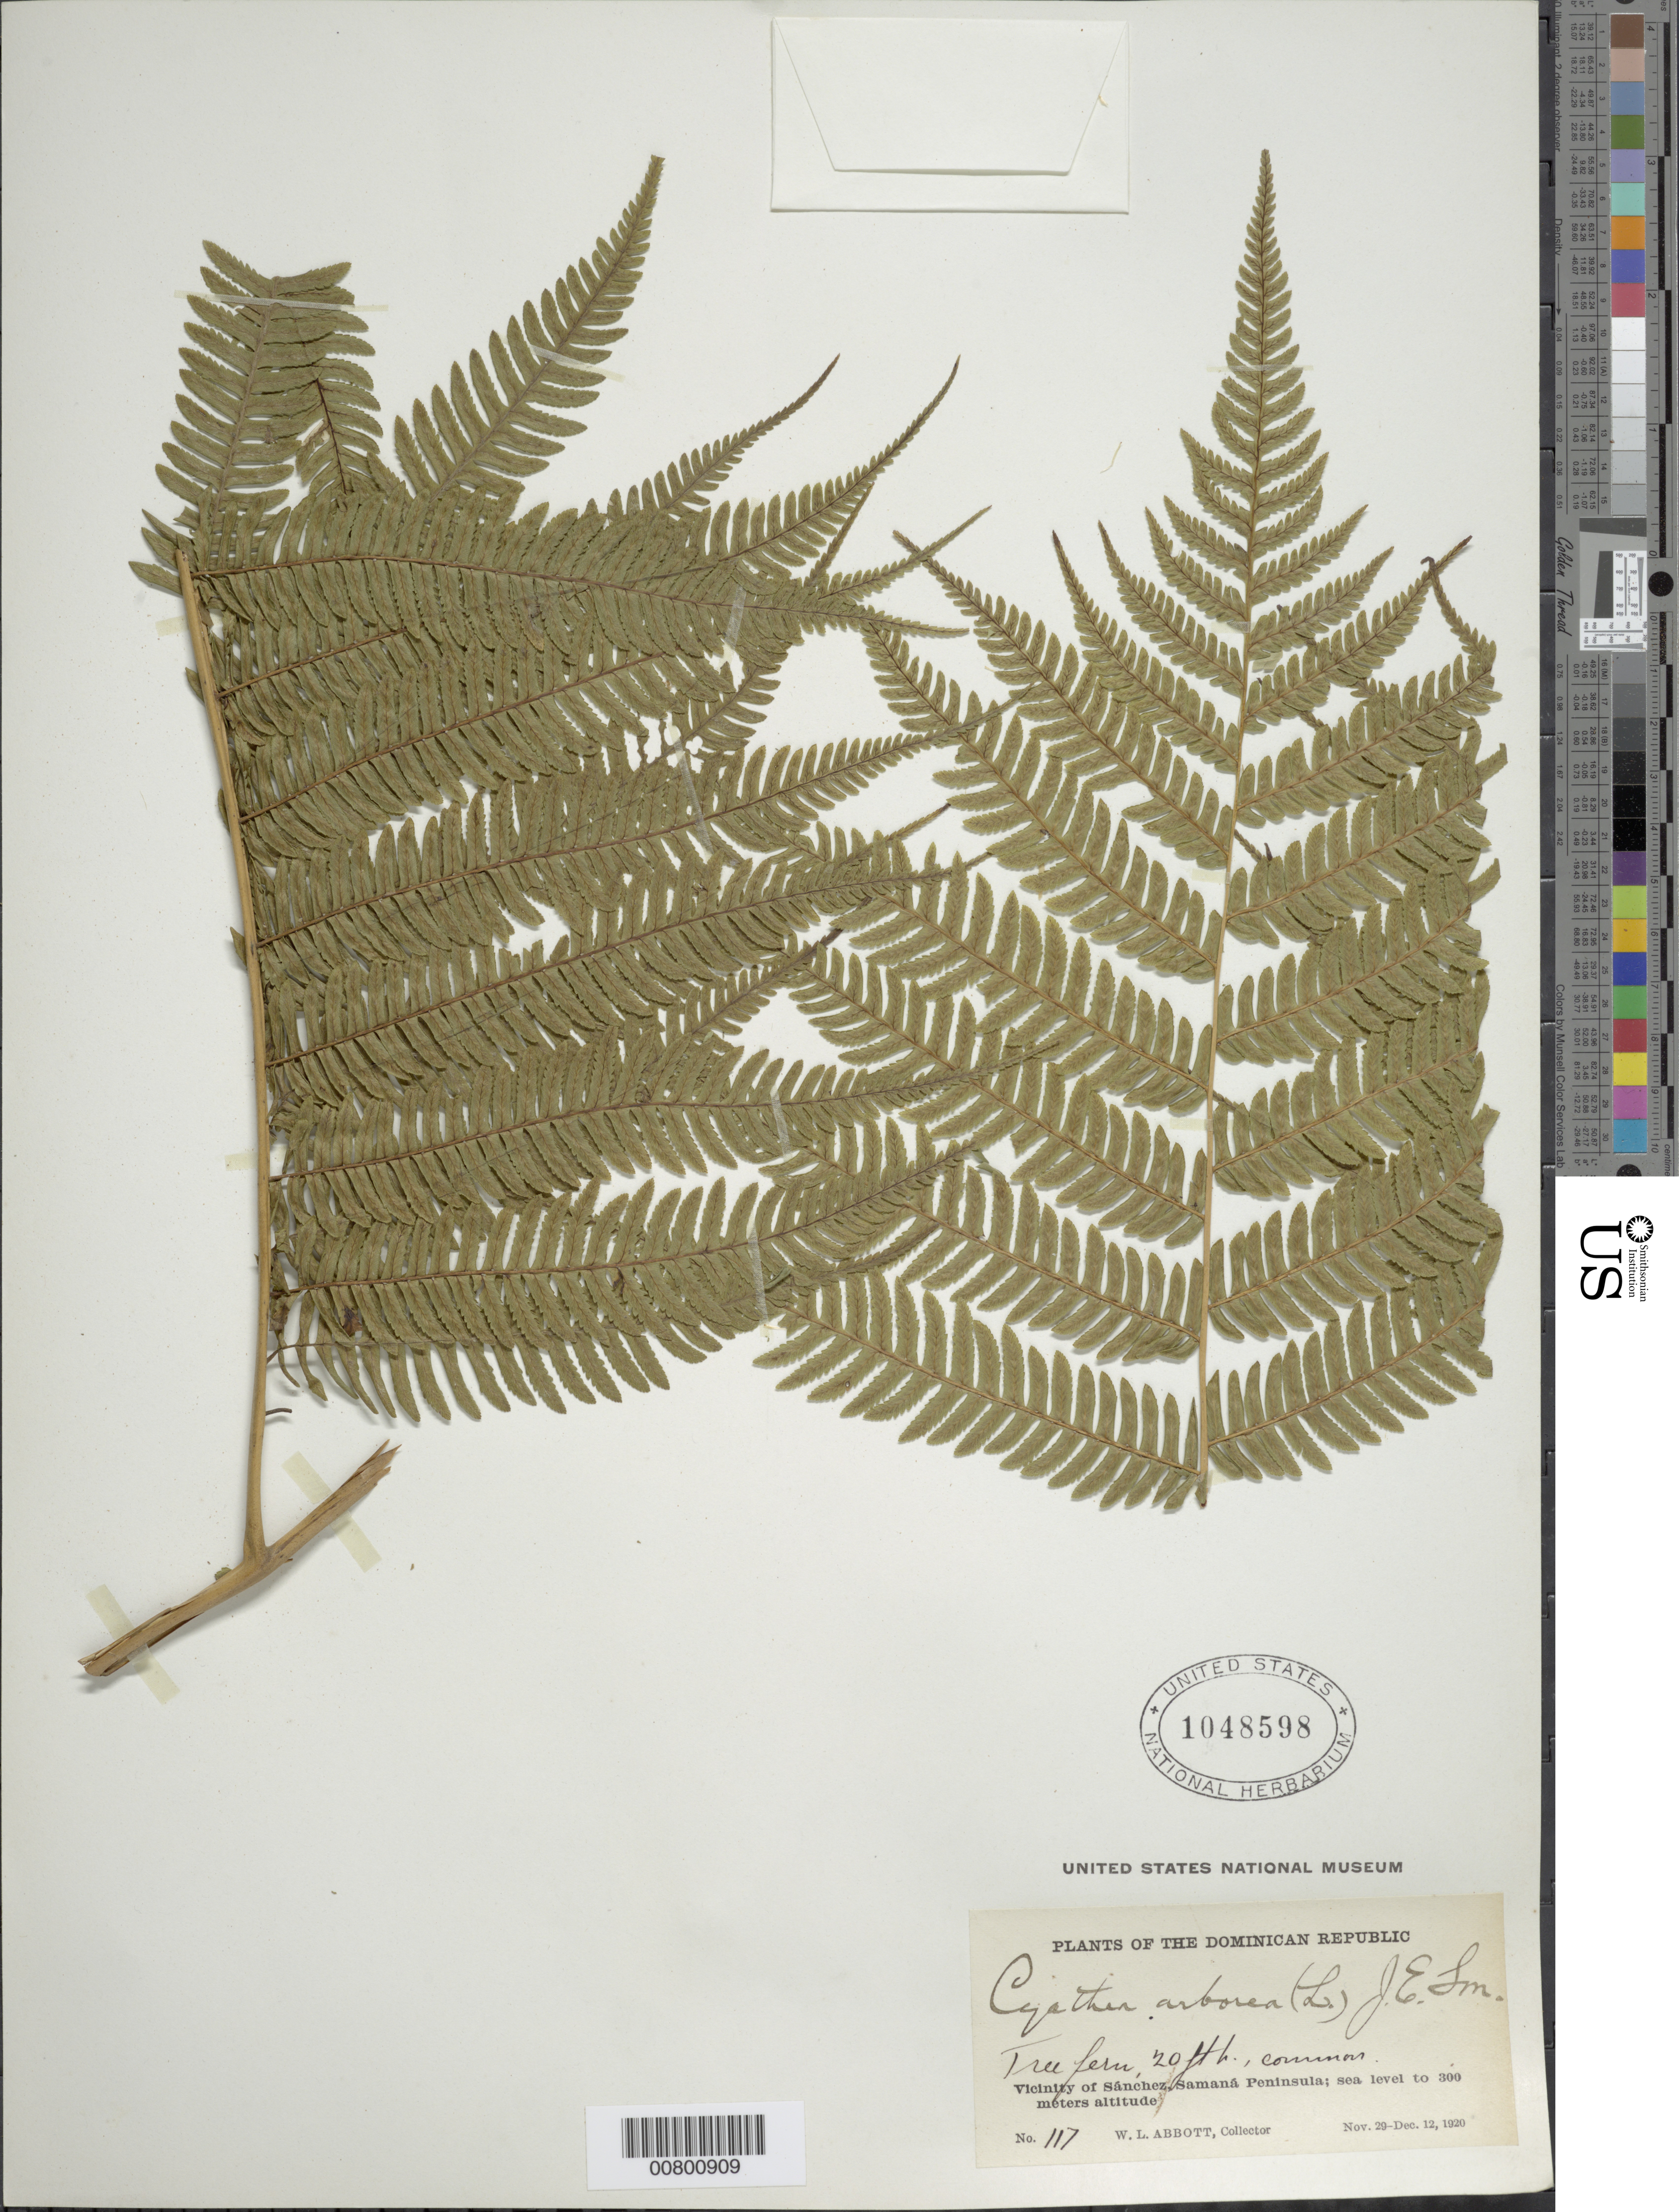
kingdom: Plantae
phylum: Tracheophyta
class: Polypodiopsida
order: Cyatheales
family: Cyatheaceae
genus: Cyathea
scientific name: Cyathea arborea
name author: (L.) Sm.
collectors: W. L. Abbott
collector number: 117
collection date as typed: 29 Nov 1920 to 12 Dec 1920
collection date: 1920-11-29/1920-12-12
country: Dominican Republic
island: Hispaniola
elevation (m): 0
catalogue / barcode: US 1048598